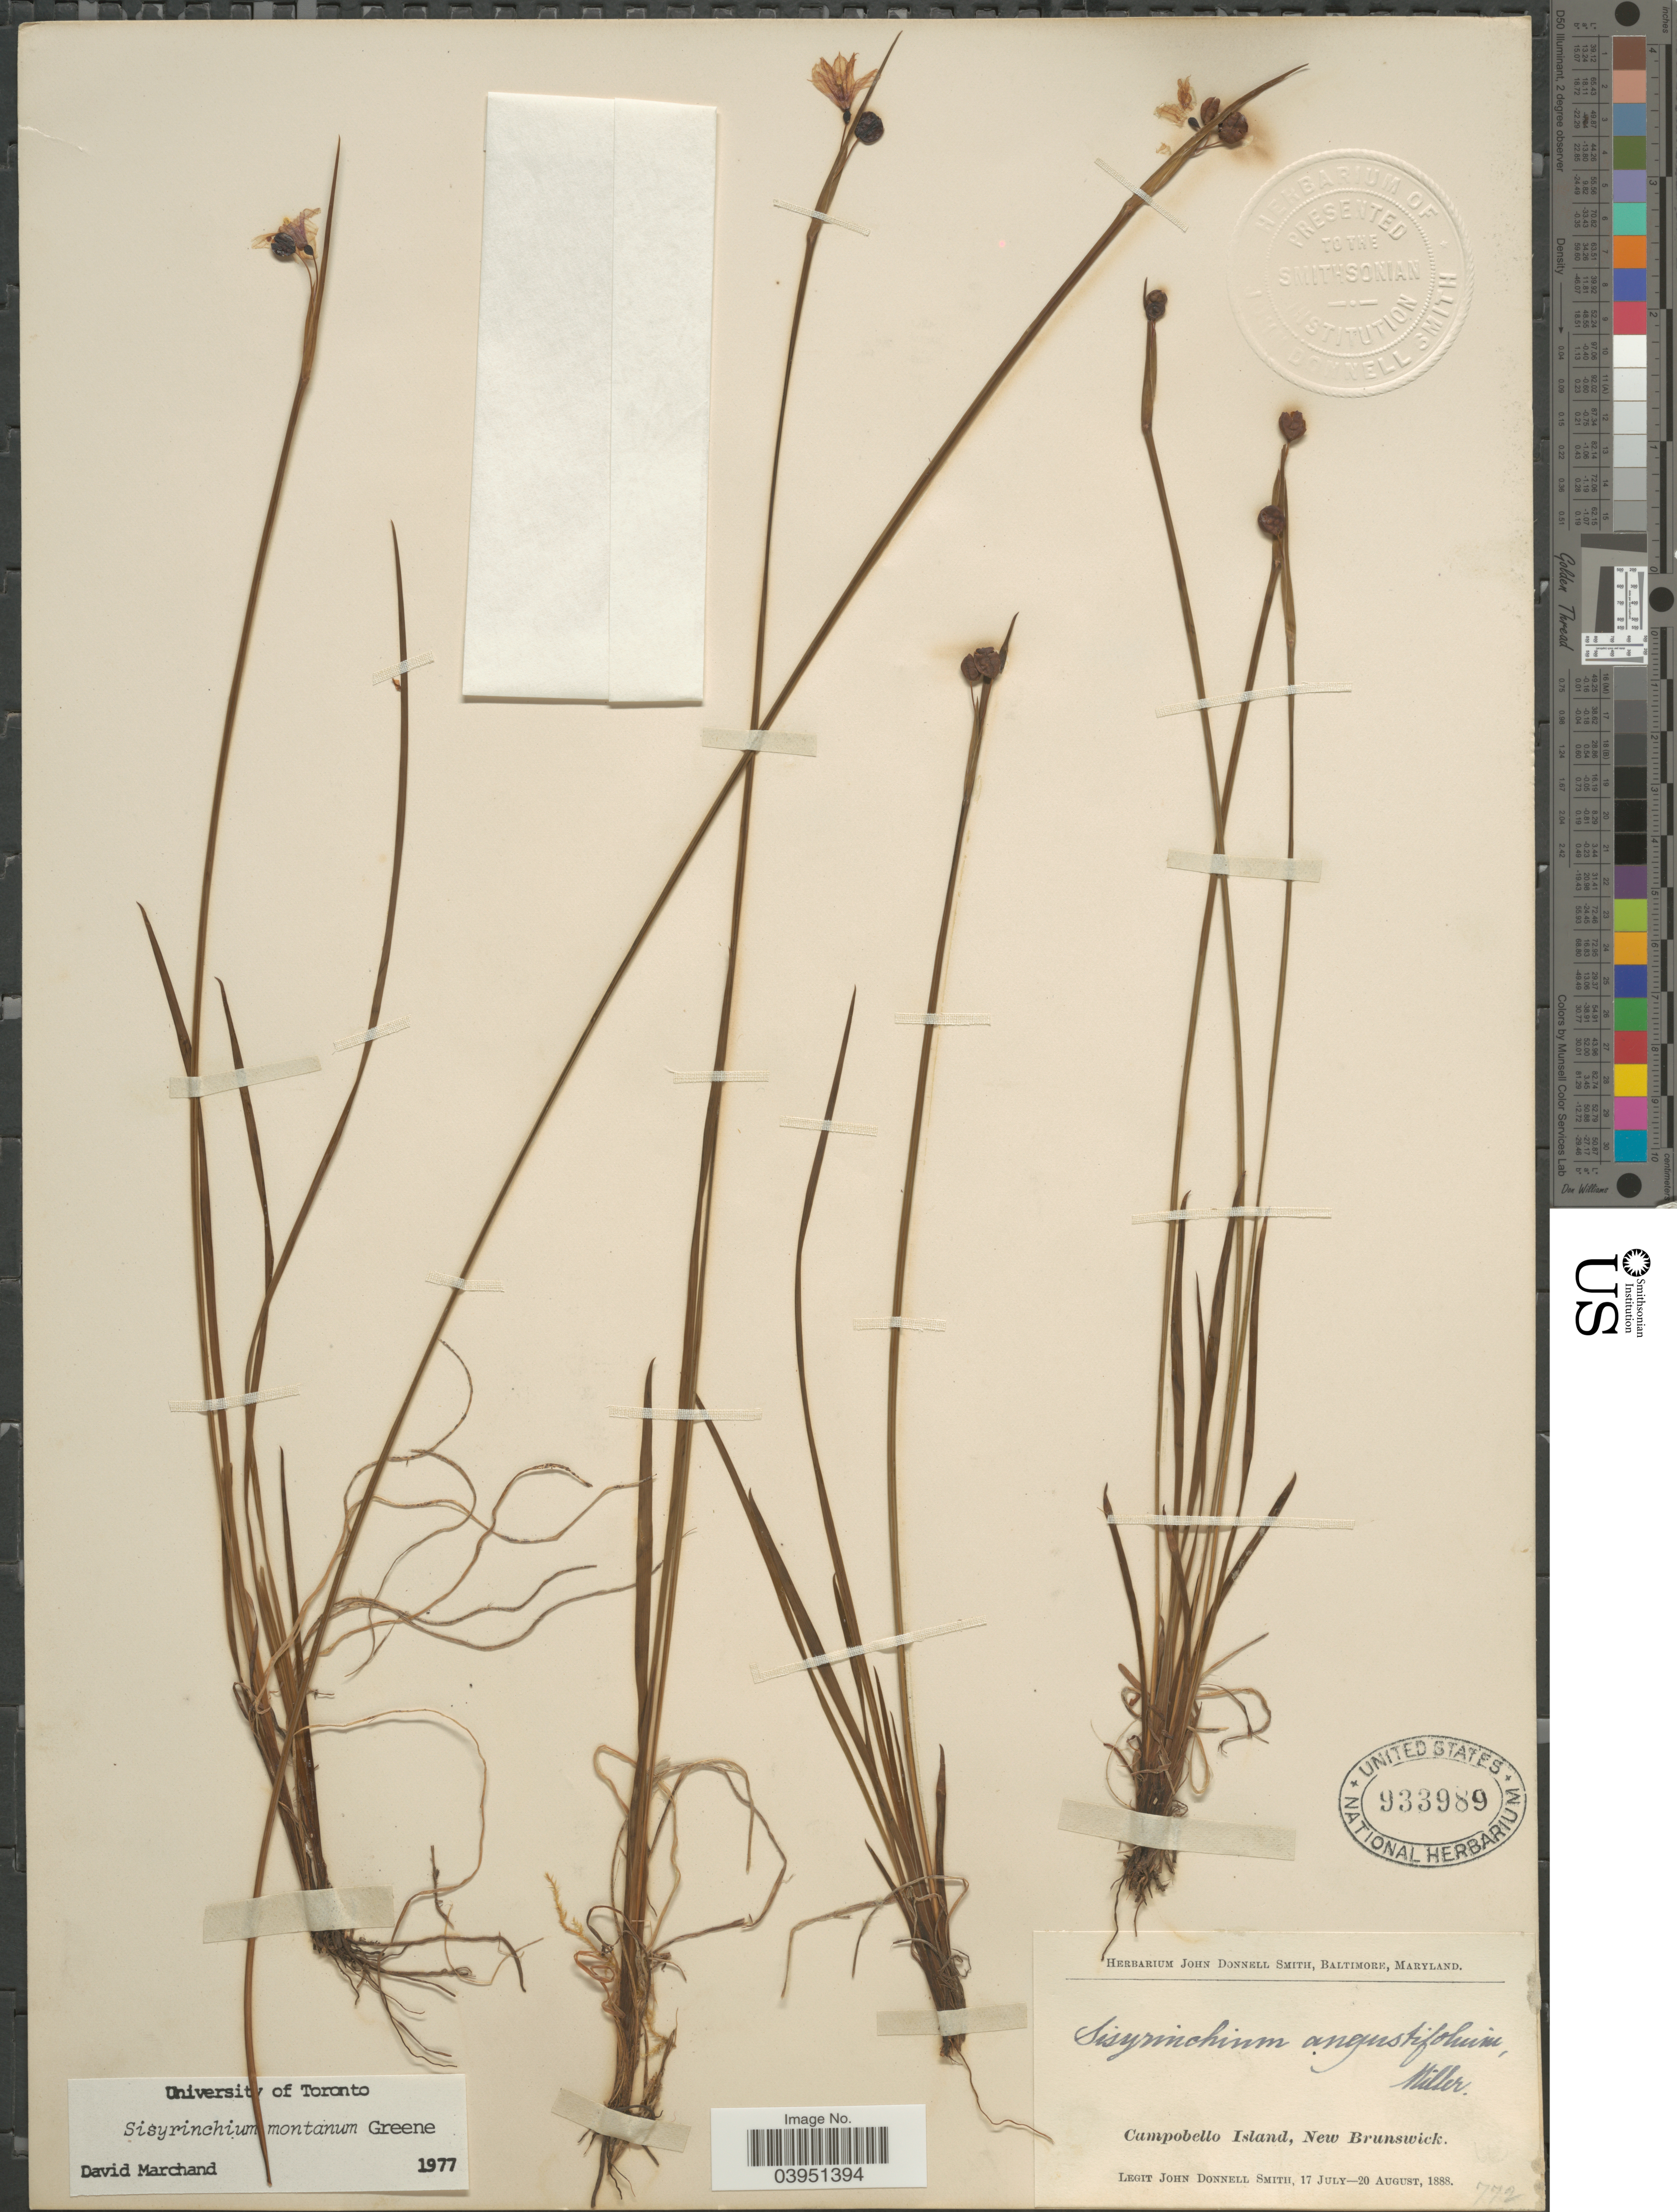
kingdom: Plantae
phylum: Tracheophyta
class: Liliopsida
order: Asparagales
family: Iridaceae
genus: Sisyrinchium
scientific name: Sisyrinchium montanum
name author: Greene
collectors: J. Donnell Smith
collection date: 1888-07-17/1888-08-20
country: Canada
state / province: New Brunswick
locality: Campobello Island.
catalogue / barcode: US 933989